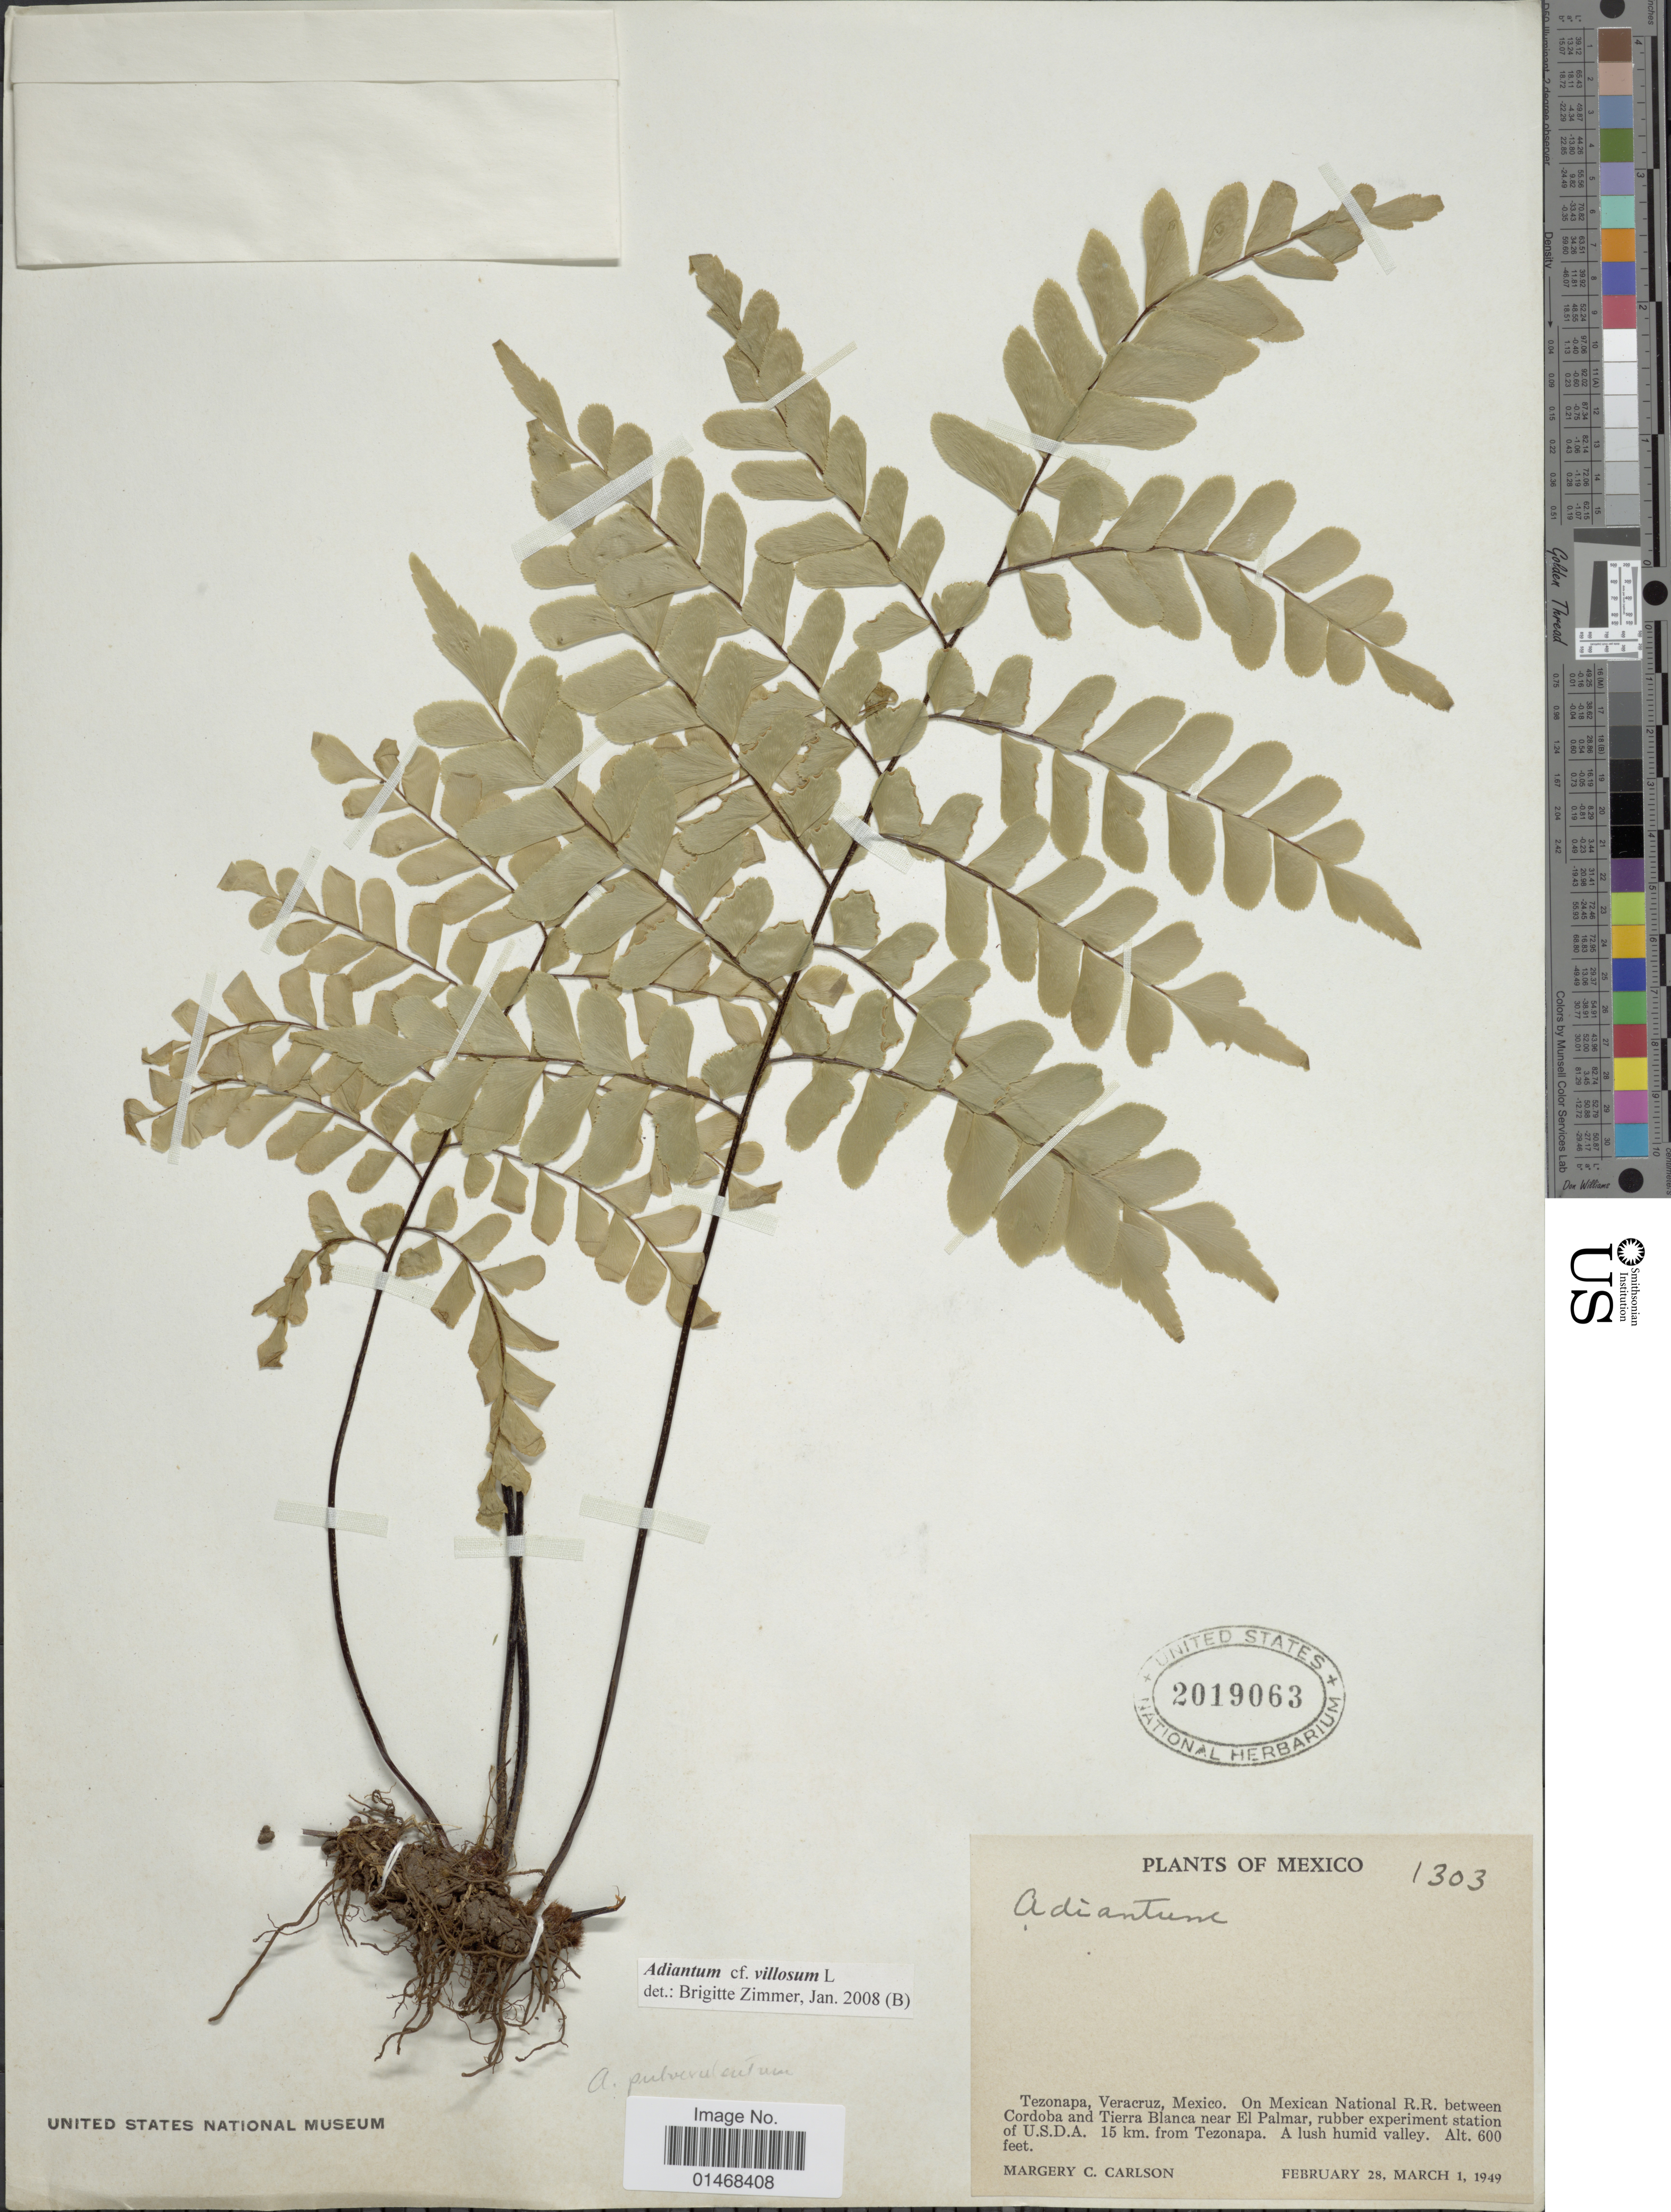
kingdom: Plantae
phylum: Tracheophyta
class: Polypodiopsida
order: Polypodiales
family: Pteridaceae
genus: Adiantum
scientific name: Adiantum villosum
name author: L.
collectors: M. C. Carlson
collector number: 1303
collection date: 1949-02-28/1949-03-01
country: Mexico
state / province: Veracruz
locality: Tezonapa, Veracruz. On mexican National R.R. between Cordoba and Tierra Blanca near El Palmae, rubber experiment station of U.S.D.A. 15 km. from Tezonapa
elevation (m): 183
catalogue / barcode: US 2019063